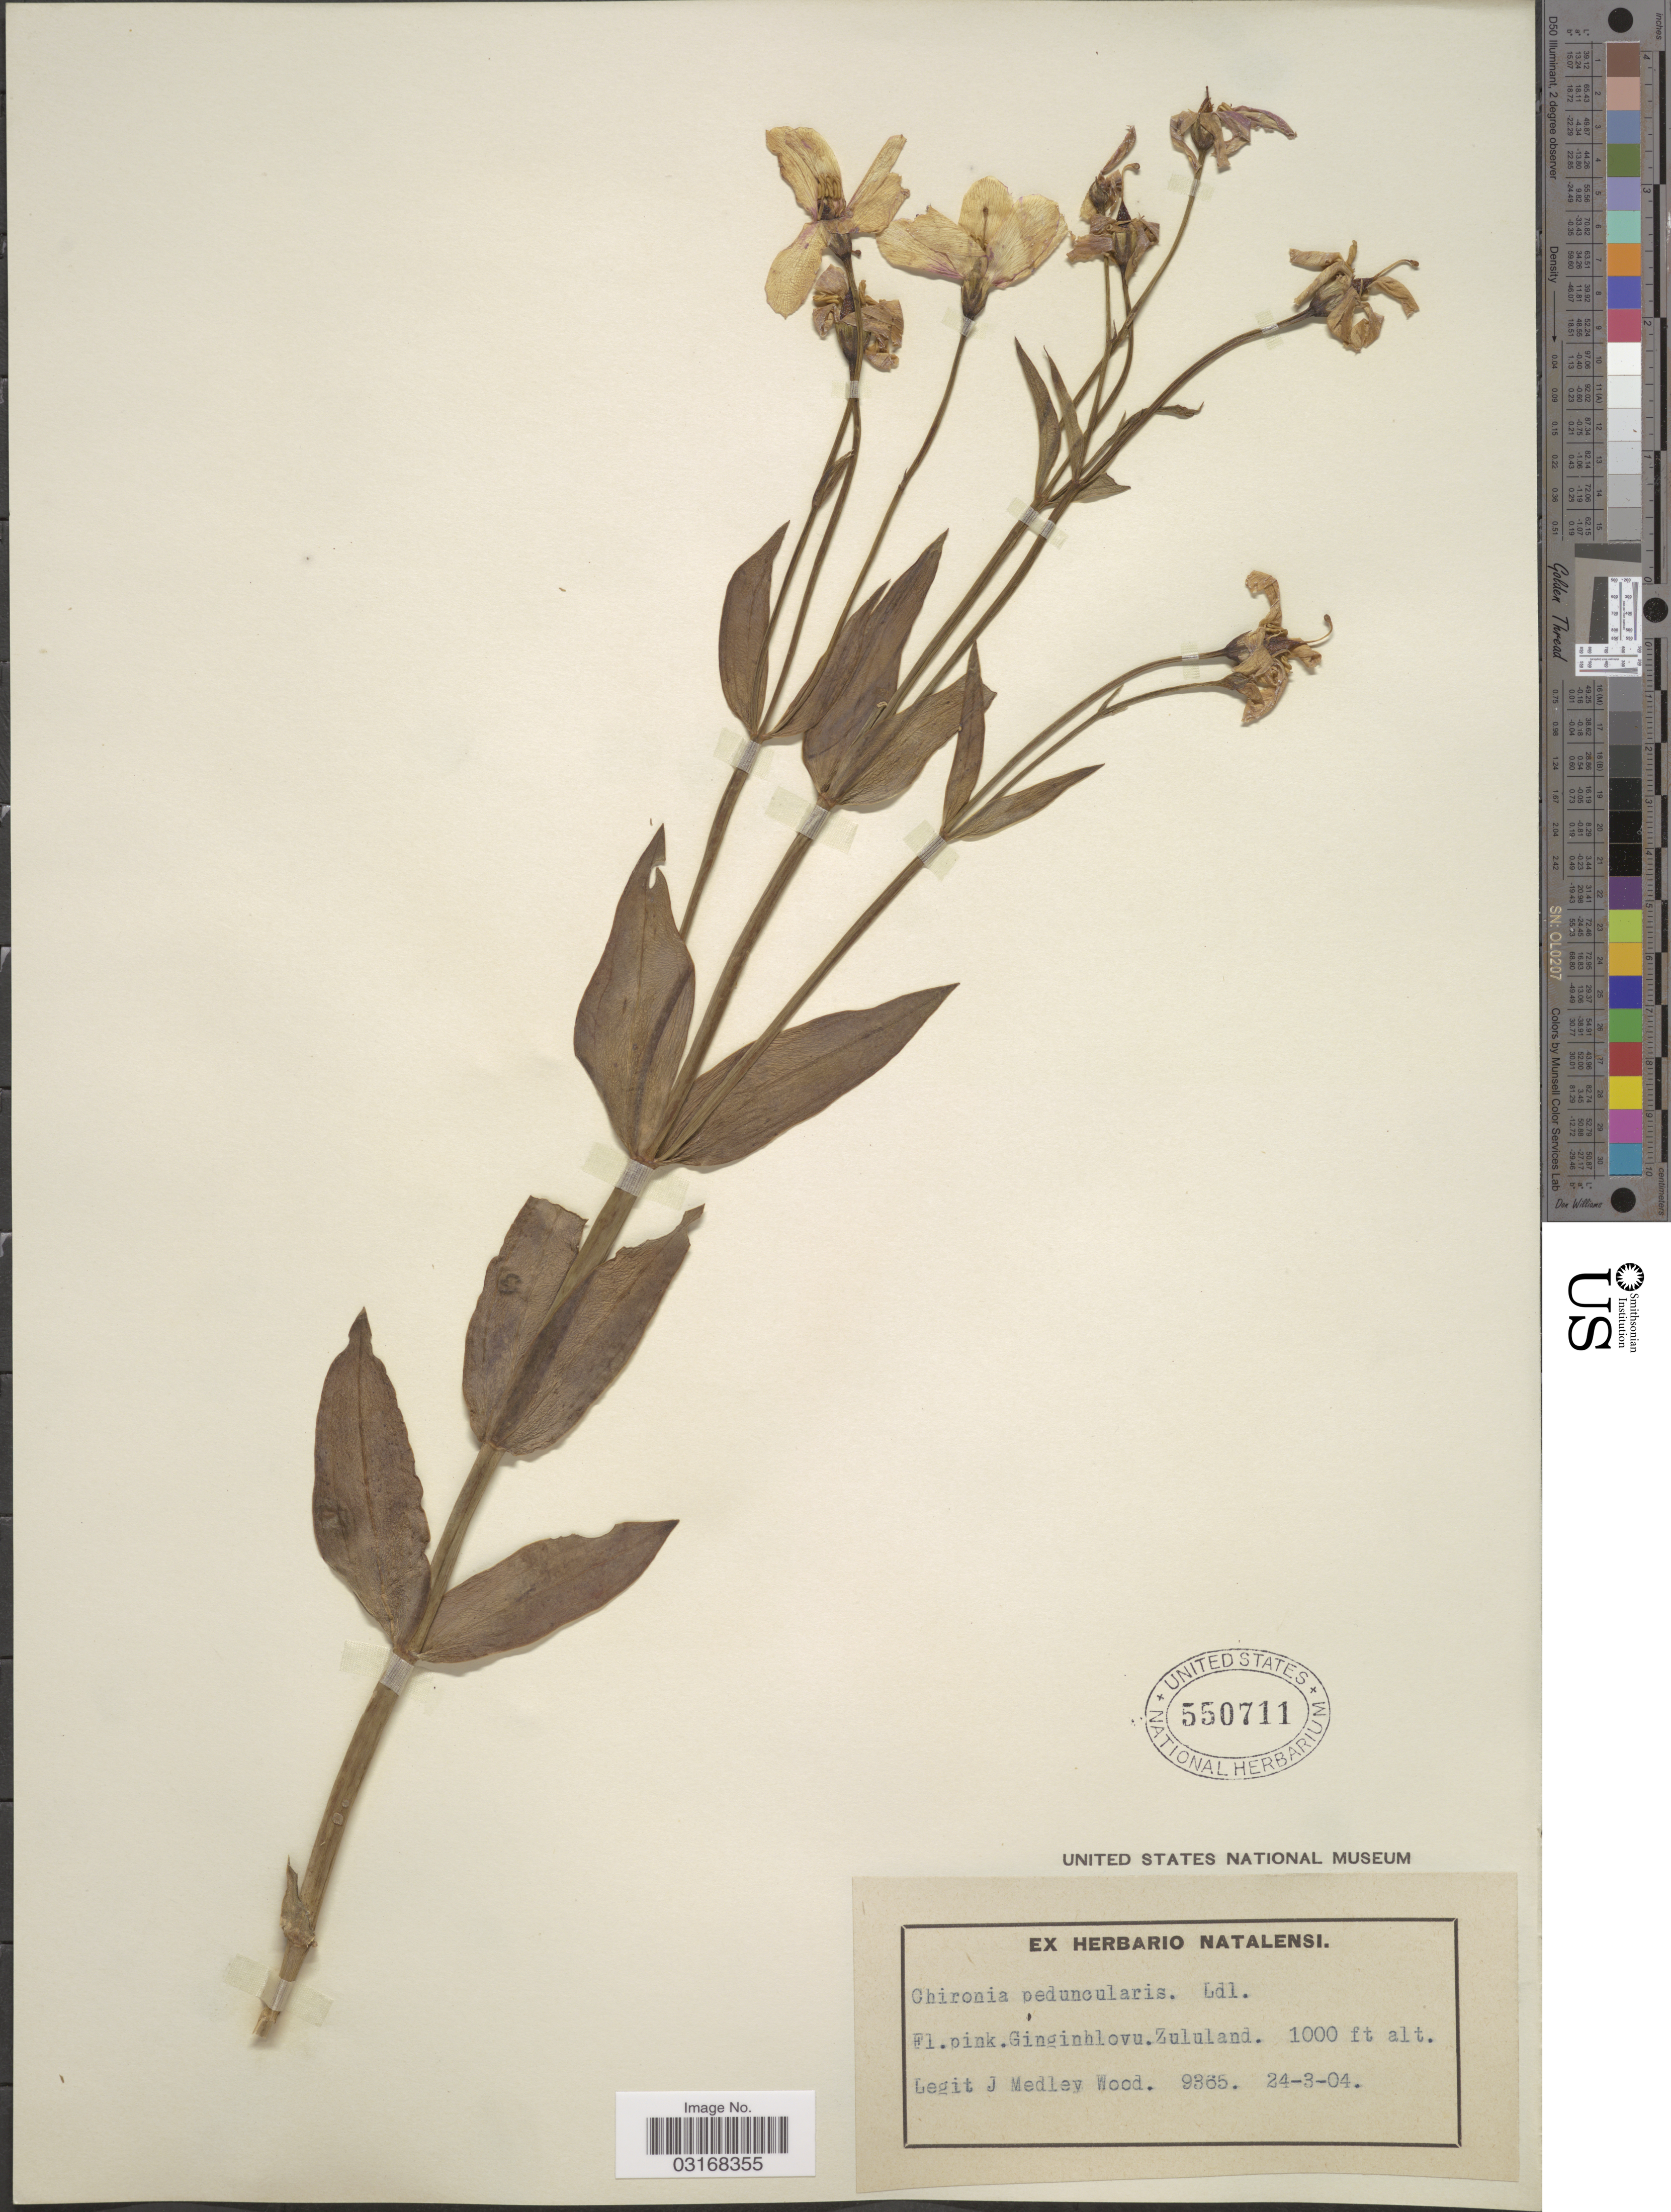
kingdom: Plantae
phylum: Tracheophyta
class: Magnoliopsida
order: Gentianales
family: Gentianaceae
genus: Chironia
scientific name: Chironia peduncularis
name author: Lindl.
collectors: J. M. Wood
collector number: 9365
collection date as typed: Transcribed d/m/y: 24/3/4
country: South Africa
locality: Ginginhlovu. Zululand.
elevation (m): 305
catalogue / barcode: US 550711